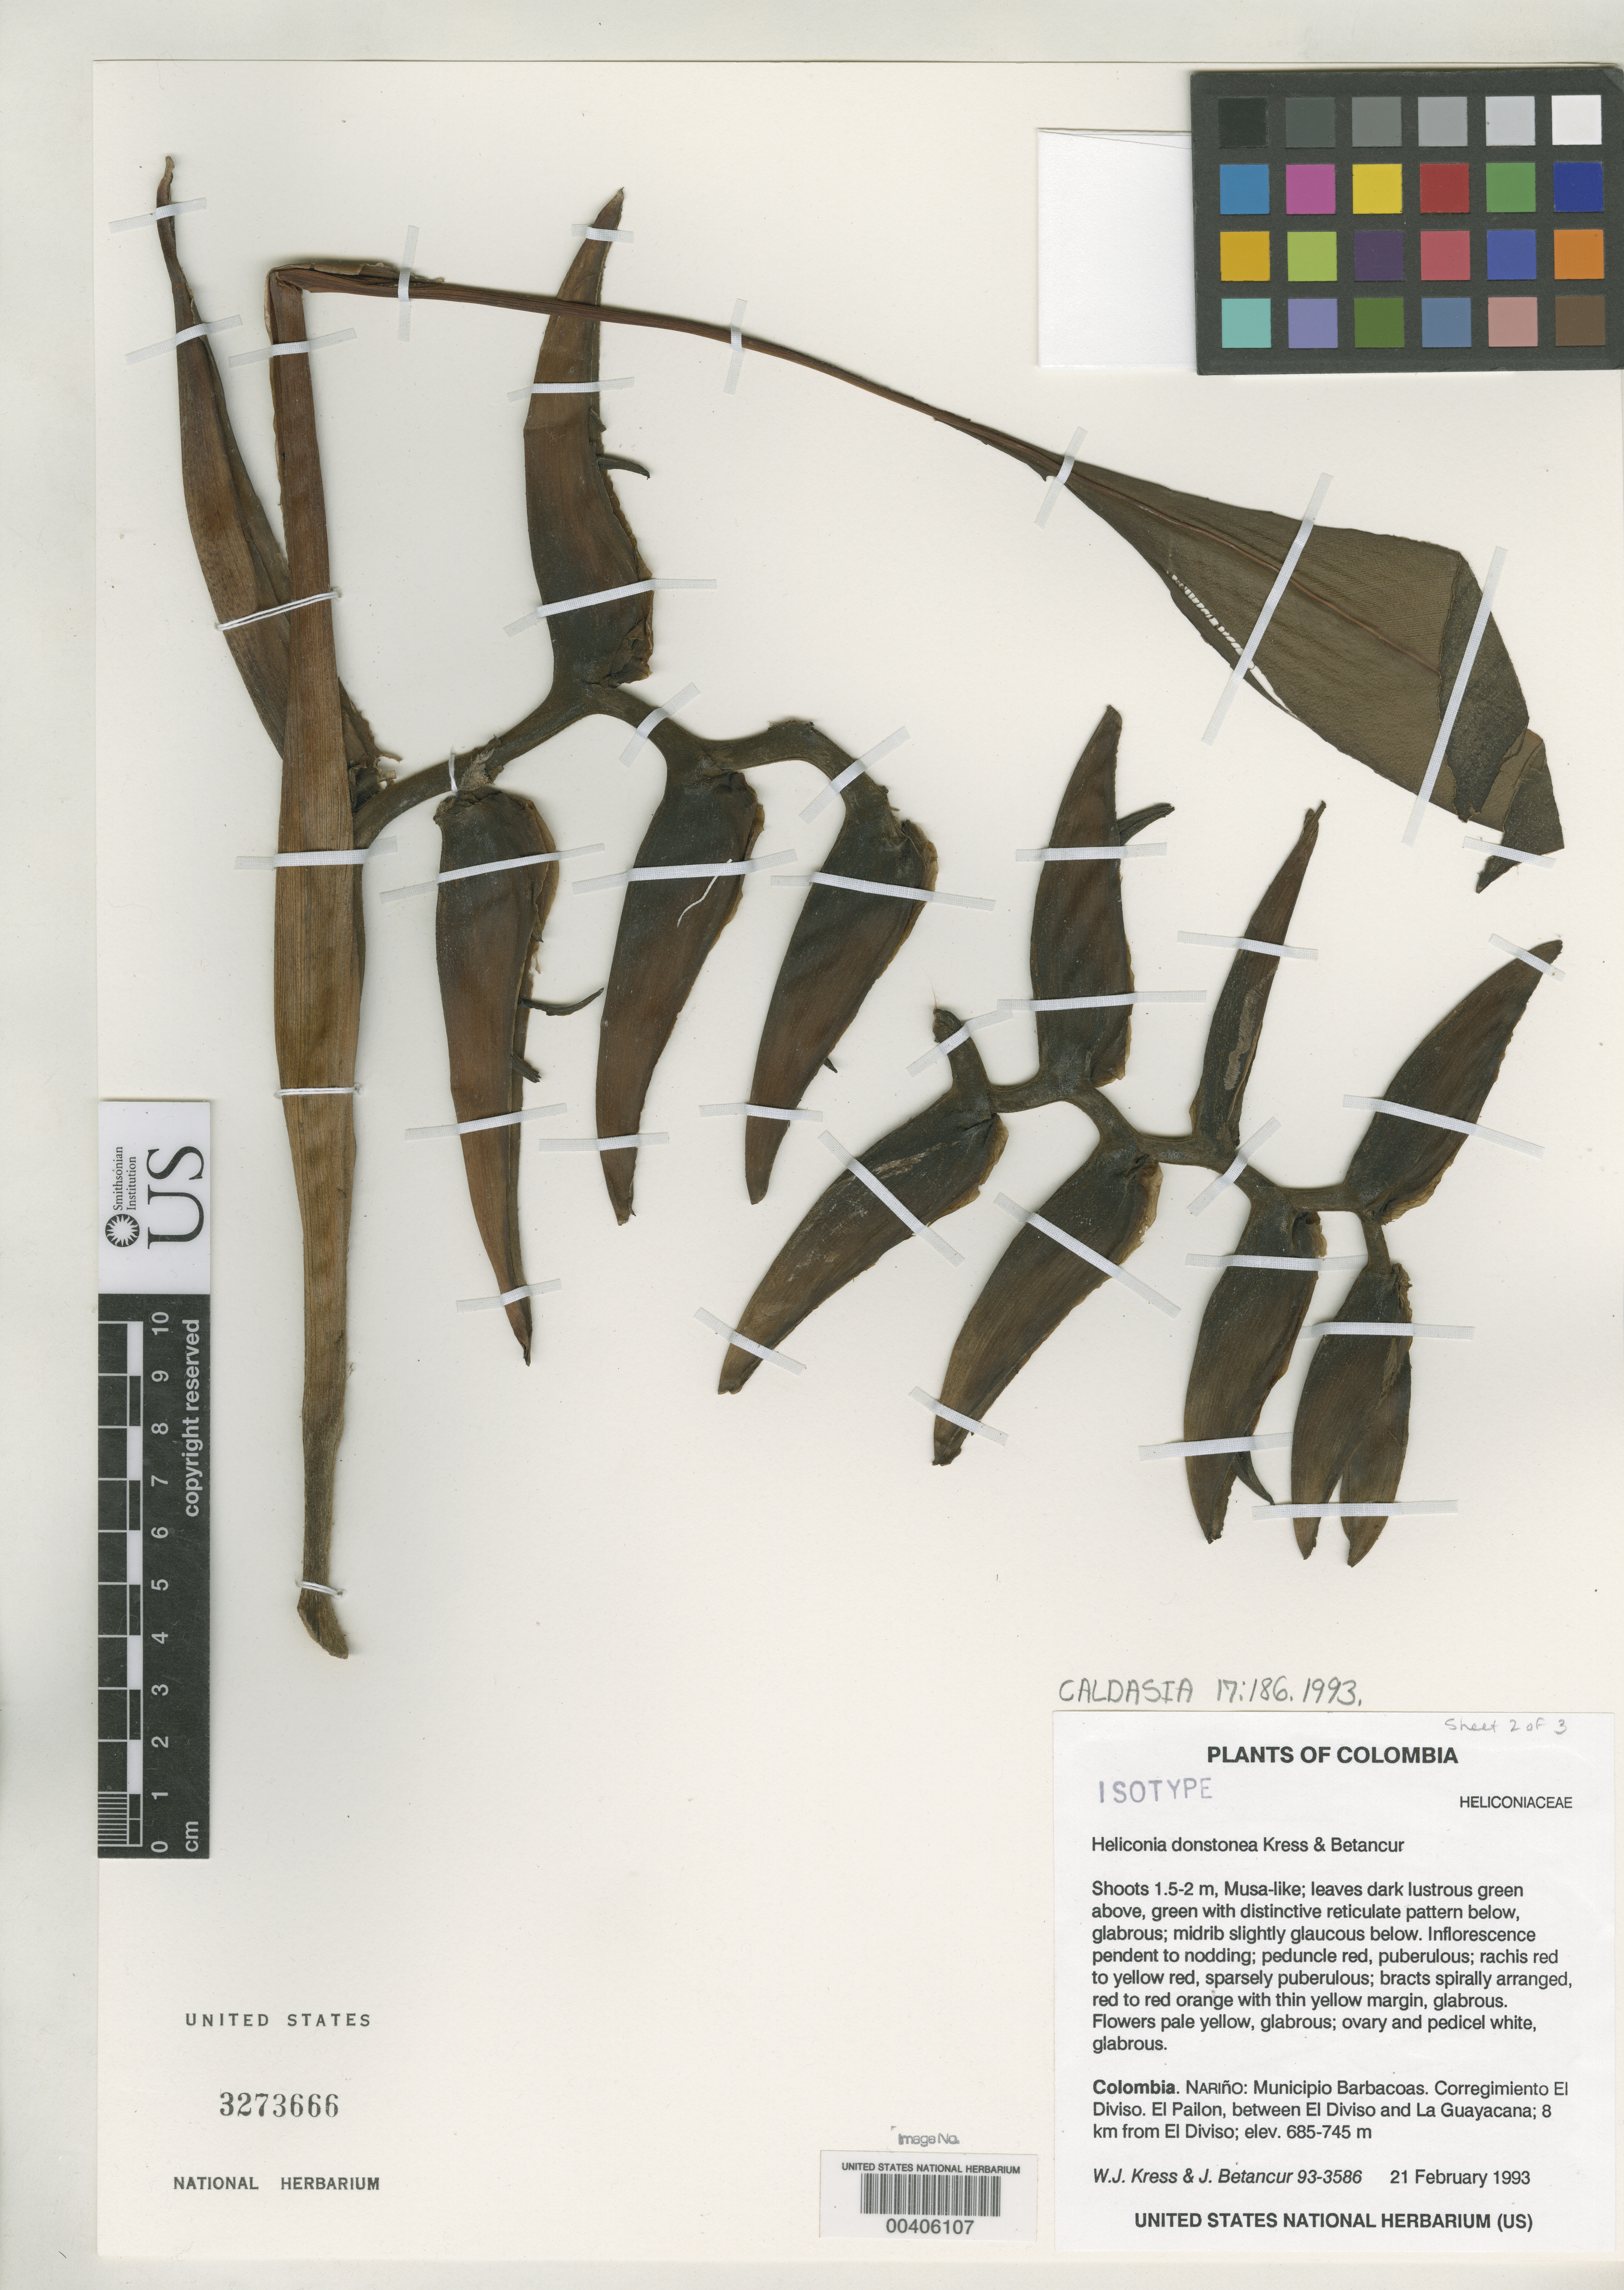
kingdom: Plantae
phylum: Tracheophyta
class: Liliopsida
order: Zingiberales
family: Heliconiaceae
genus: Heliconia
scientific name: Heliconia donstonea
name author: W.J. Kress & Betancur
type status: Isotype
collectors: W. J. Kress & J. C. Betancur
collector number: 93-3586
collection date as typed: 21 Feb 1993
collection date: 1993-02-21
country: Colombia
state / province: Nariño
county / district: Barbacoas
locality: Corregimiento El Diviso, El Pailon, between El Divisio & La GuayaCana, 8 km from El Diviso.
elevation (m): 685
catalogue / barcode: US 3273666